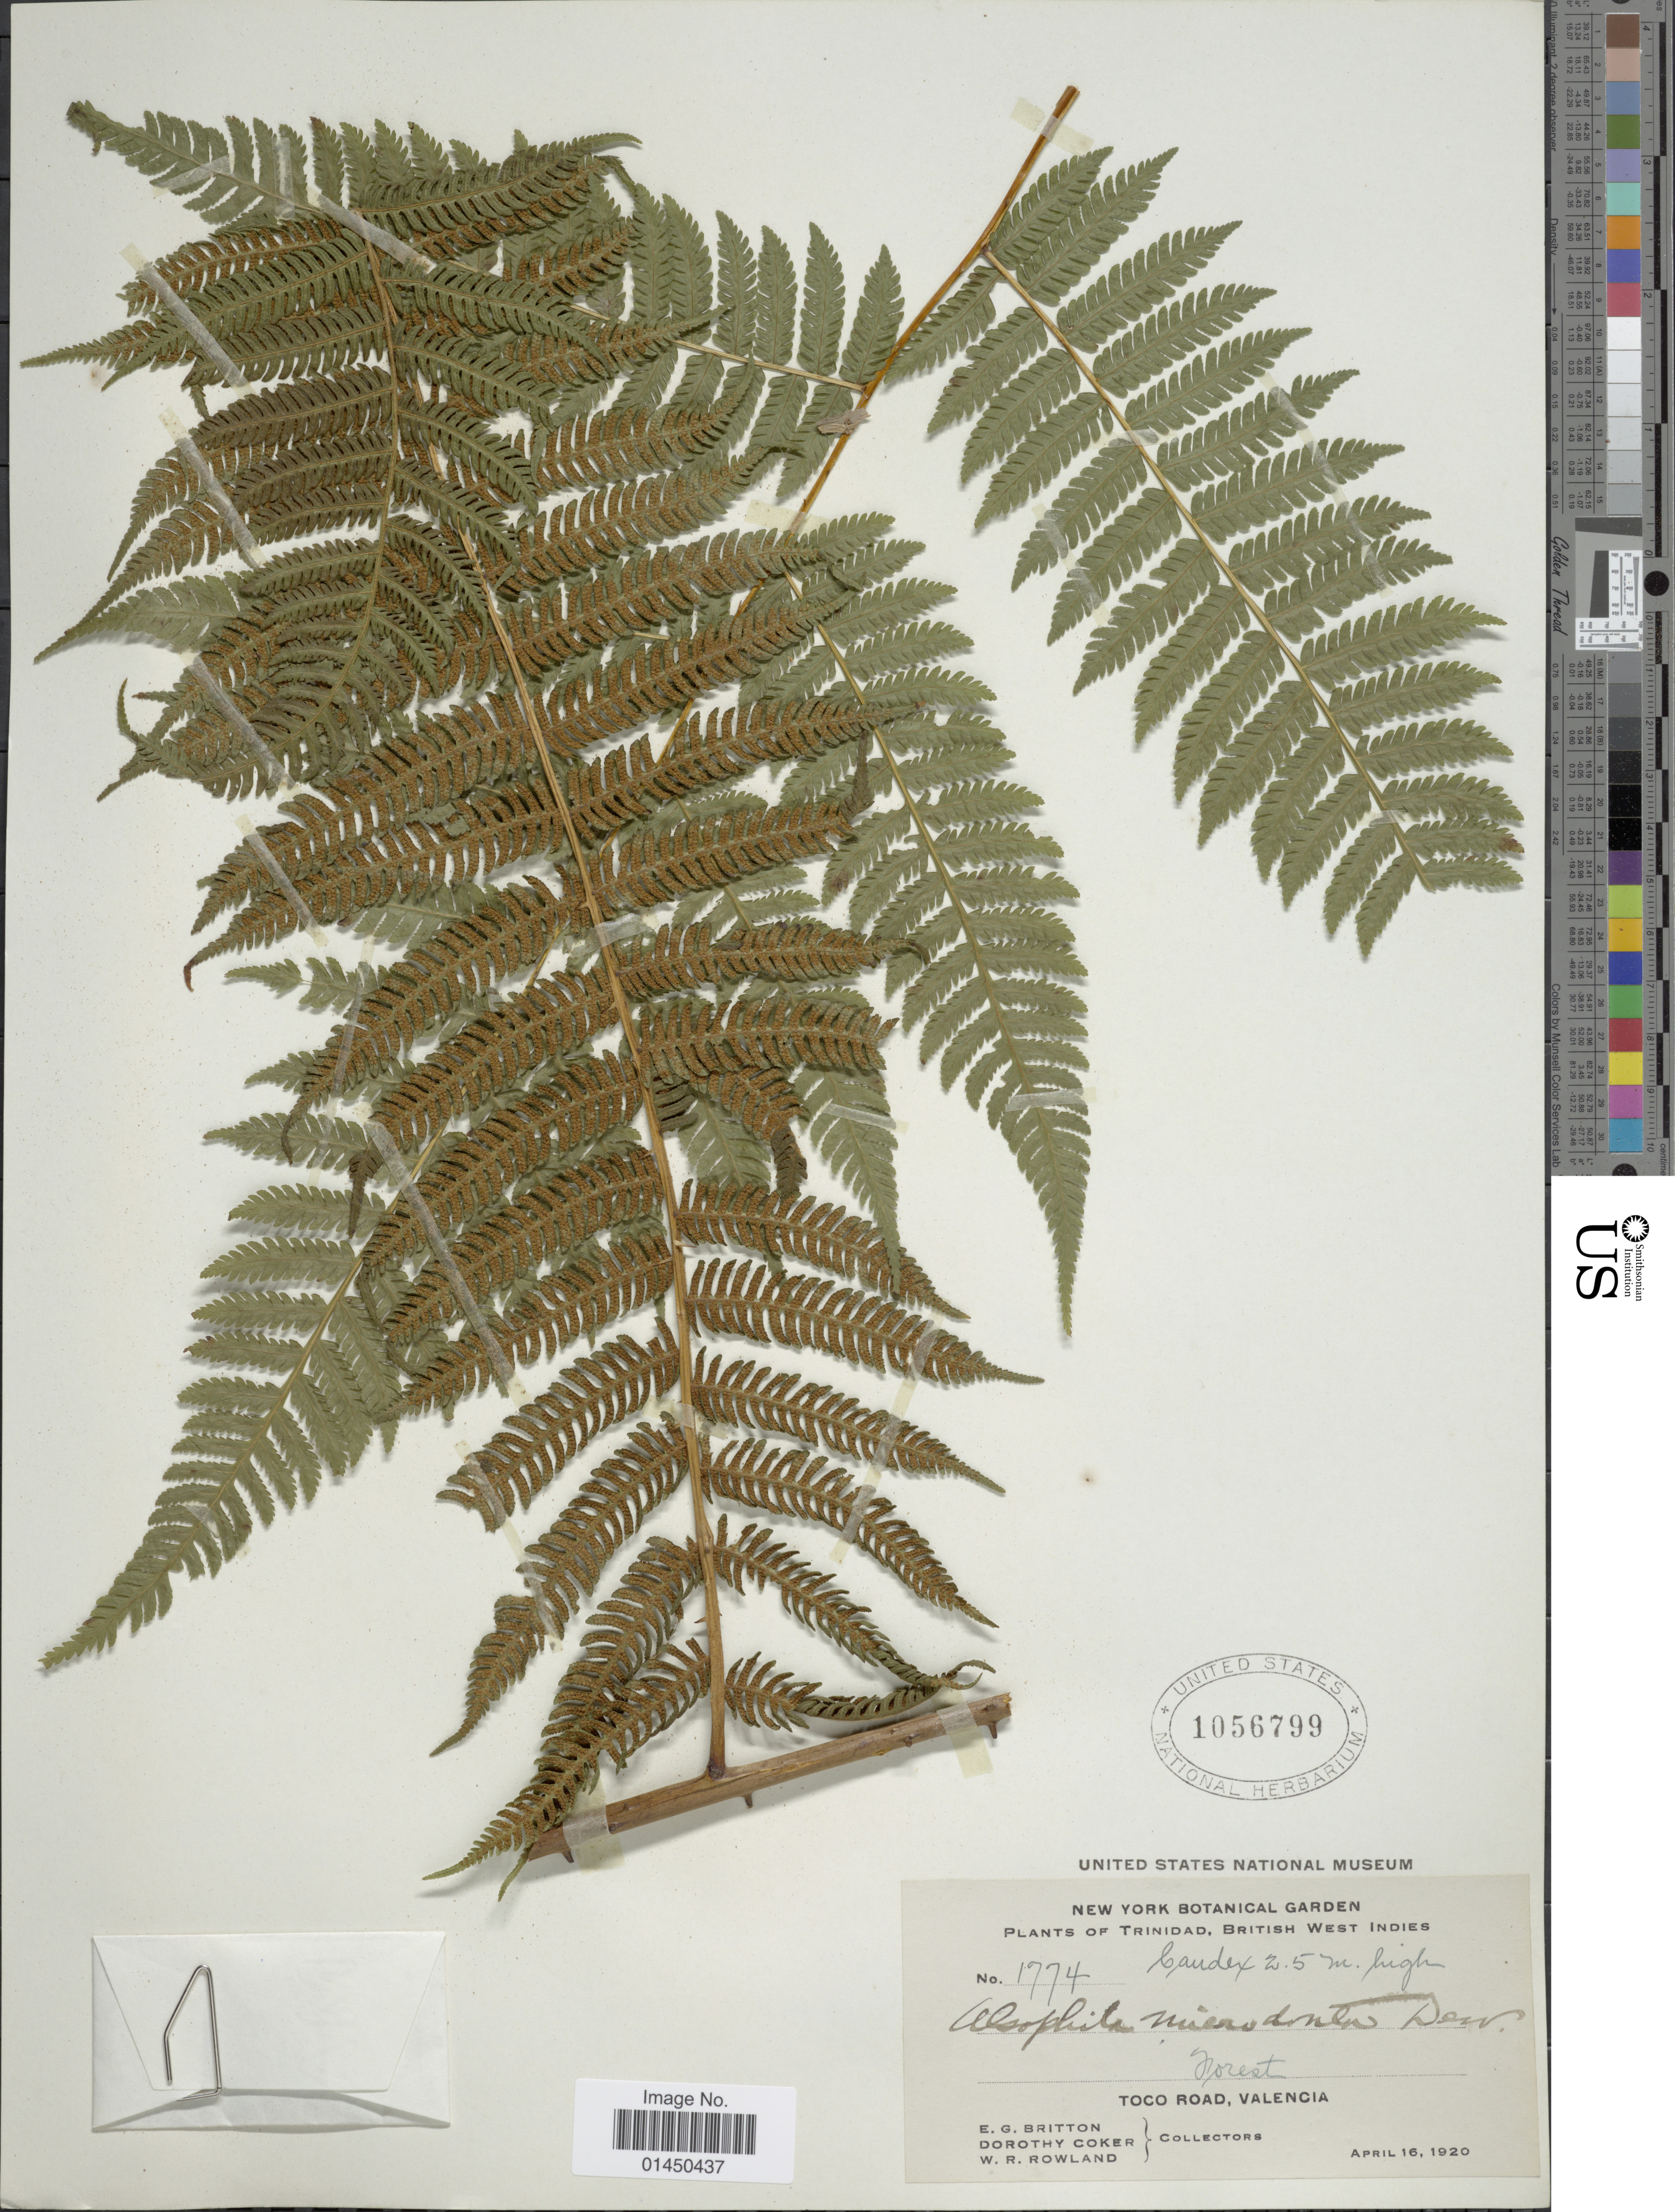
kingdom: Plantae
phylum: Tracheophyta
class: Polypodiopsida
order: Cyatheales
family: Cyatheaceae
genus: Cyathea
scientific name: Cyathea microdonta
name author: (Desv.) Domin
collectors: E. G. Britton, D. Coker & W. Rowland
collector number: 1774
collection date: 1920-04-16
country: Trinidad and Tobago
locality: Trinidad, Forest, Toco Road, Valencia.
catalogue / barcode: US 1056799